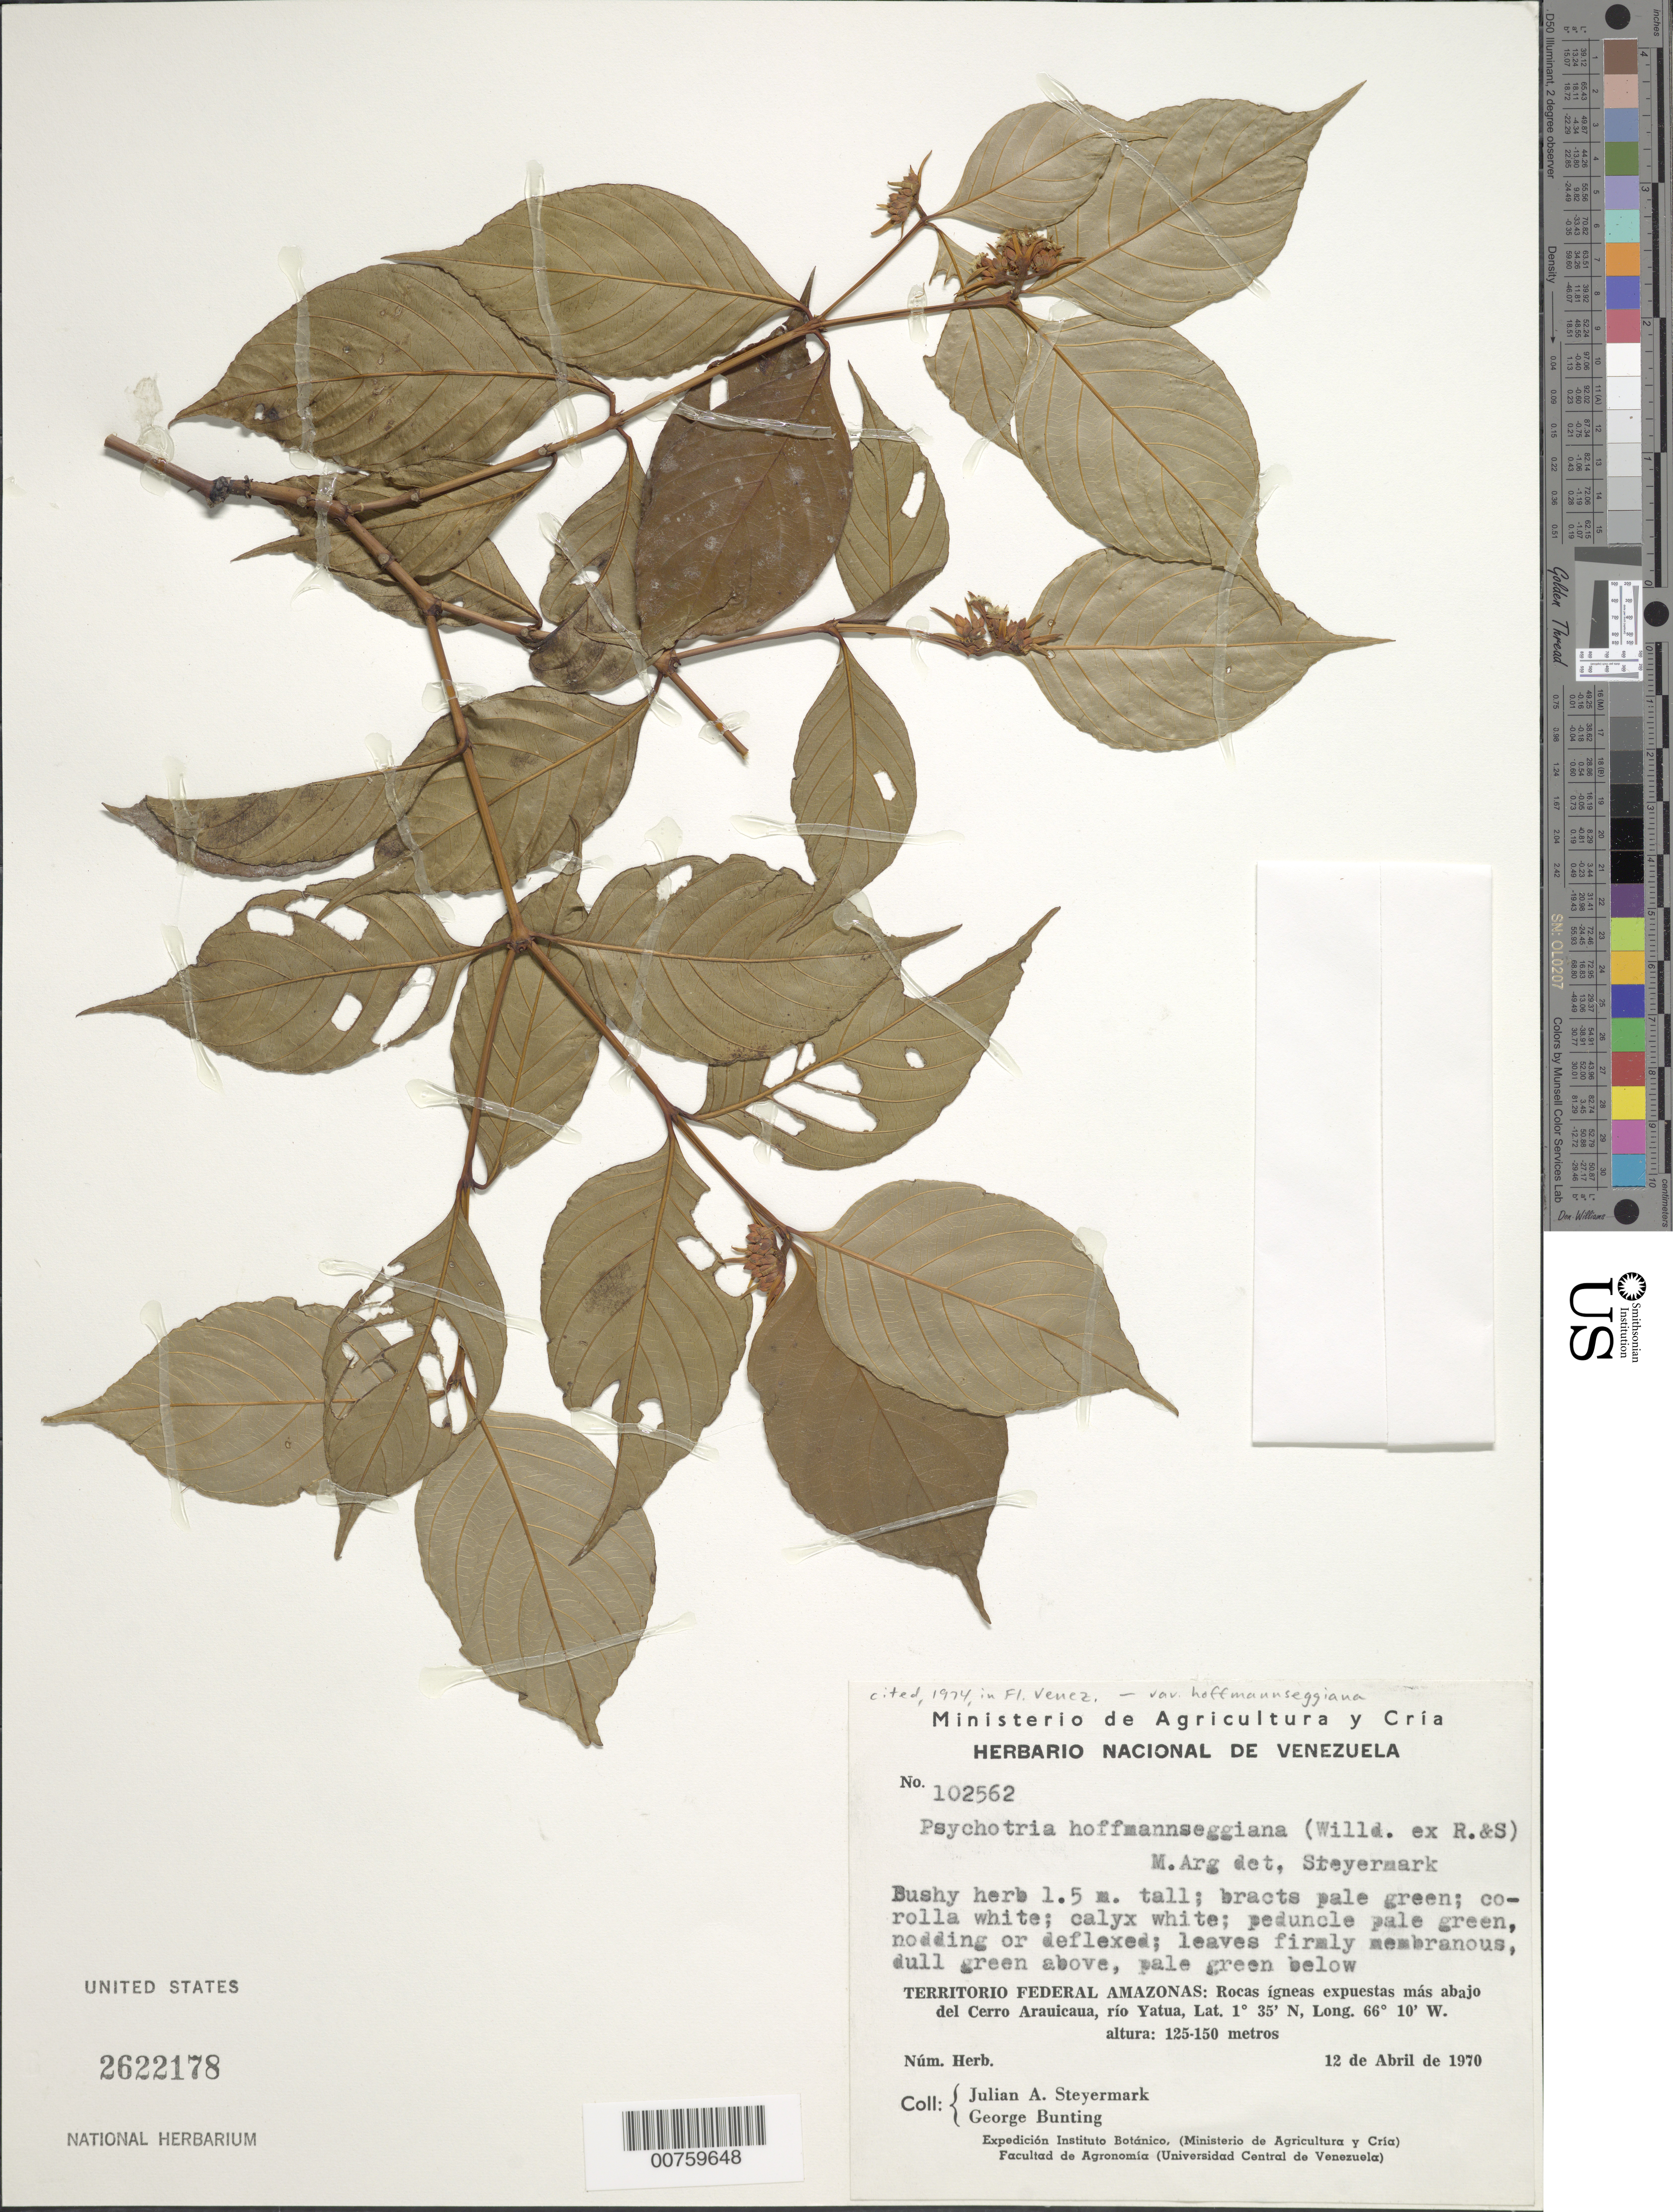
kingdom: Plantae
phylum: Tracheophyta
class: Magnoliopsida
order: Gentianales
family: Rubiaceae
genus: Psychotria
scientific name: Psychotria hoffmannseggiana var. hoffmanneseggiana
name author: (Willd. ex Roem. & Schult.) Müll. Arg.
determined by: Steyermark, Julian A., (VEN)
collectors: J. Steyermark & G. S. Bunting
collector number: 102562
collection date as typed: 11-Apr-70 to 12-Apr-70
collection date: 1970-04-11/1970-04-12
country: Venezuela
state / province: Amazonas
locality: Río Yatua, bajando desde el Cerro Araicaua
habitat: Rocas igneas expuestas mas abajo del cerro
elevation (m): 125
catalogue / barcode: US 2622178